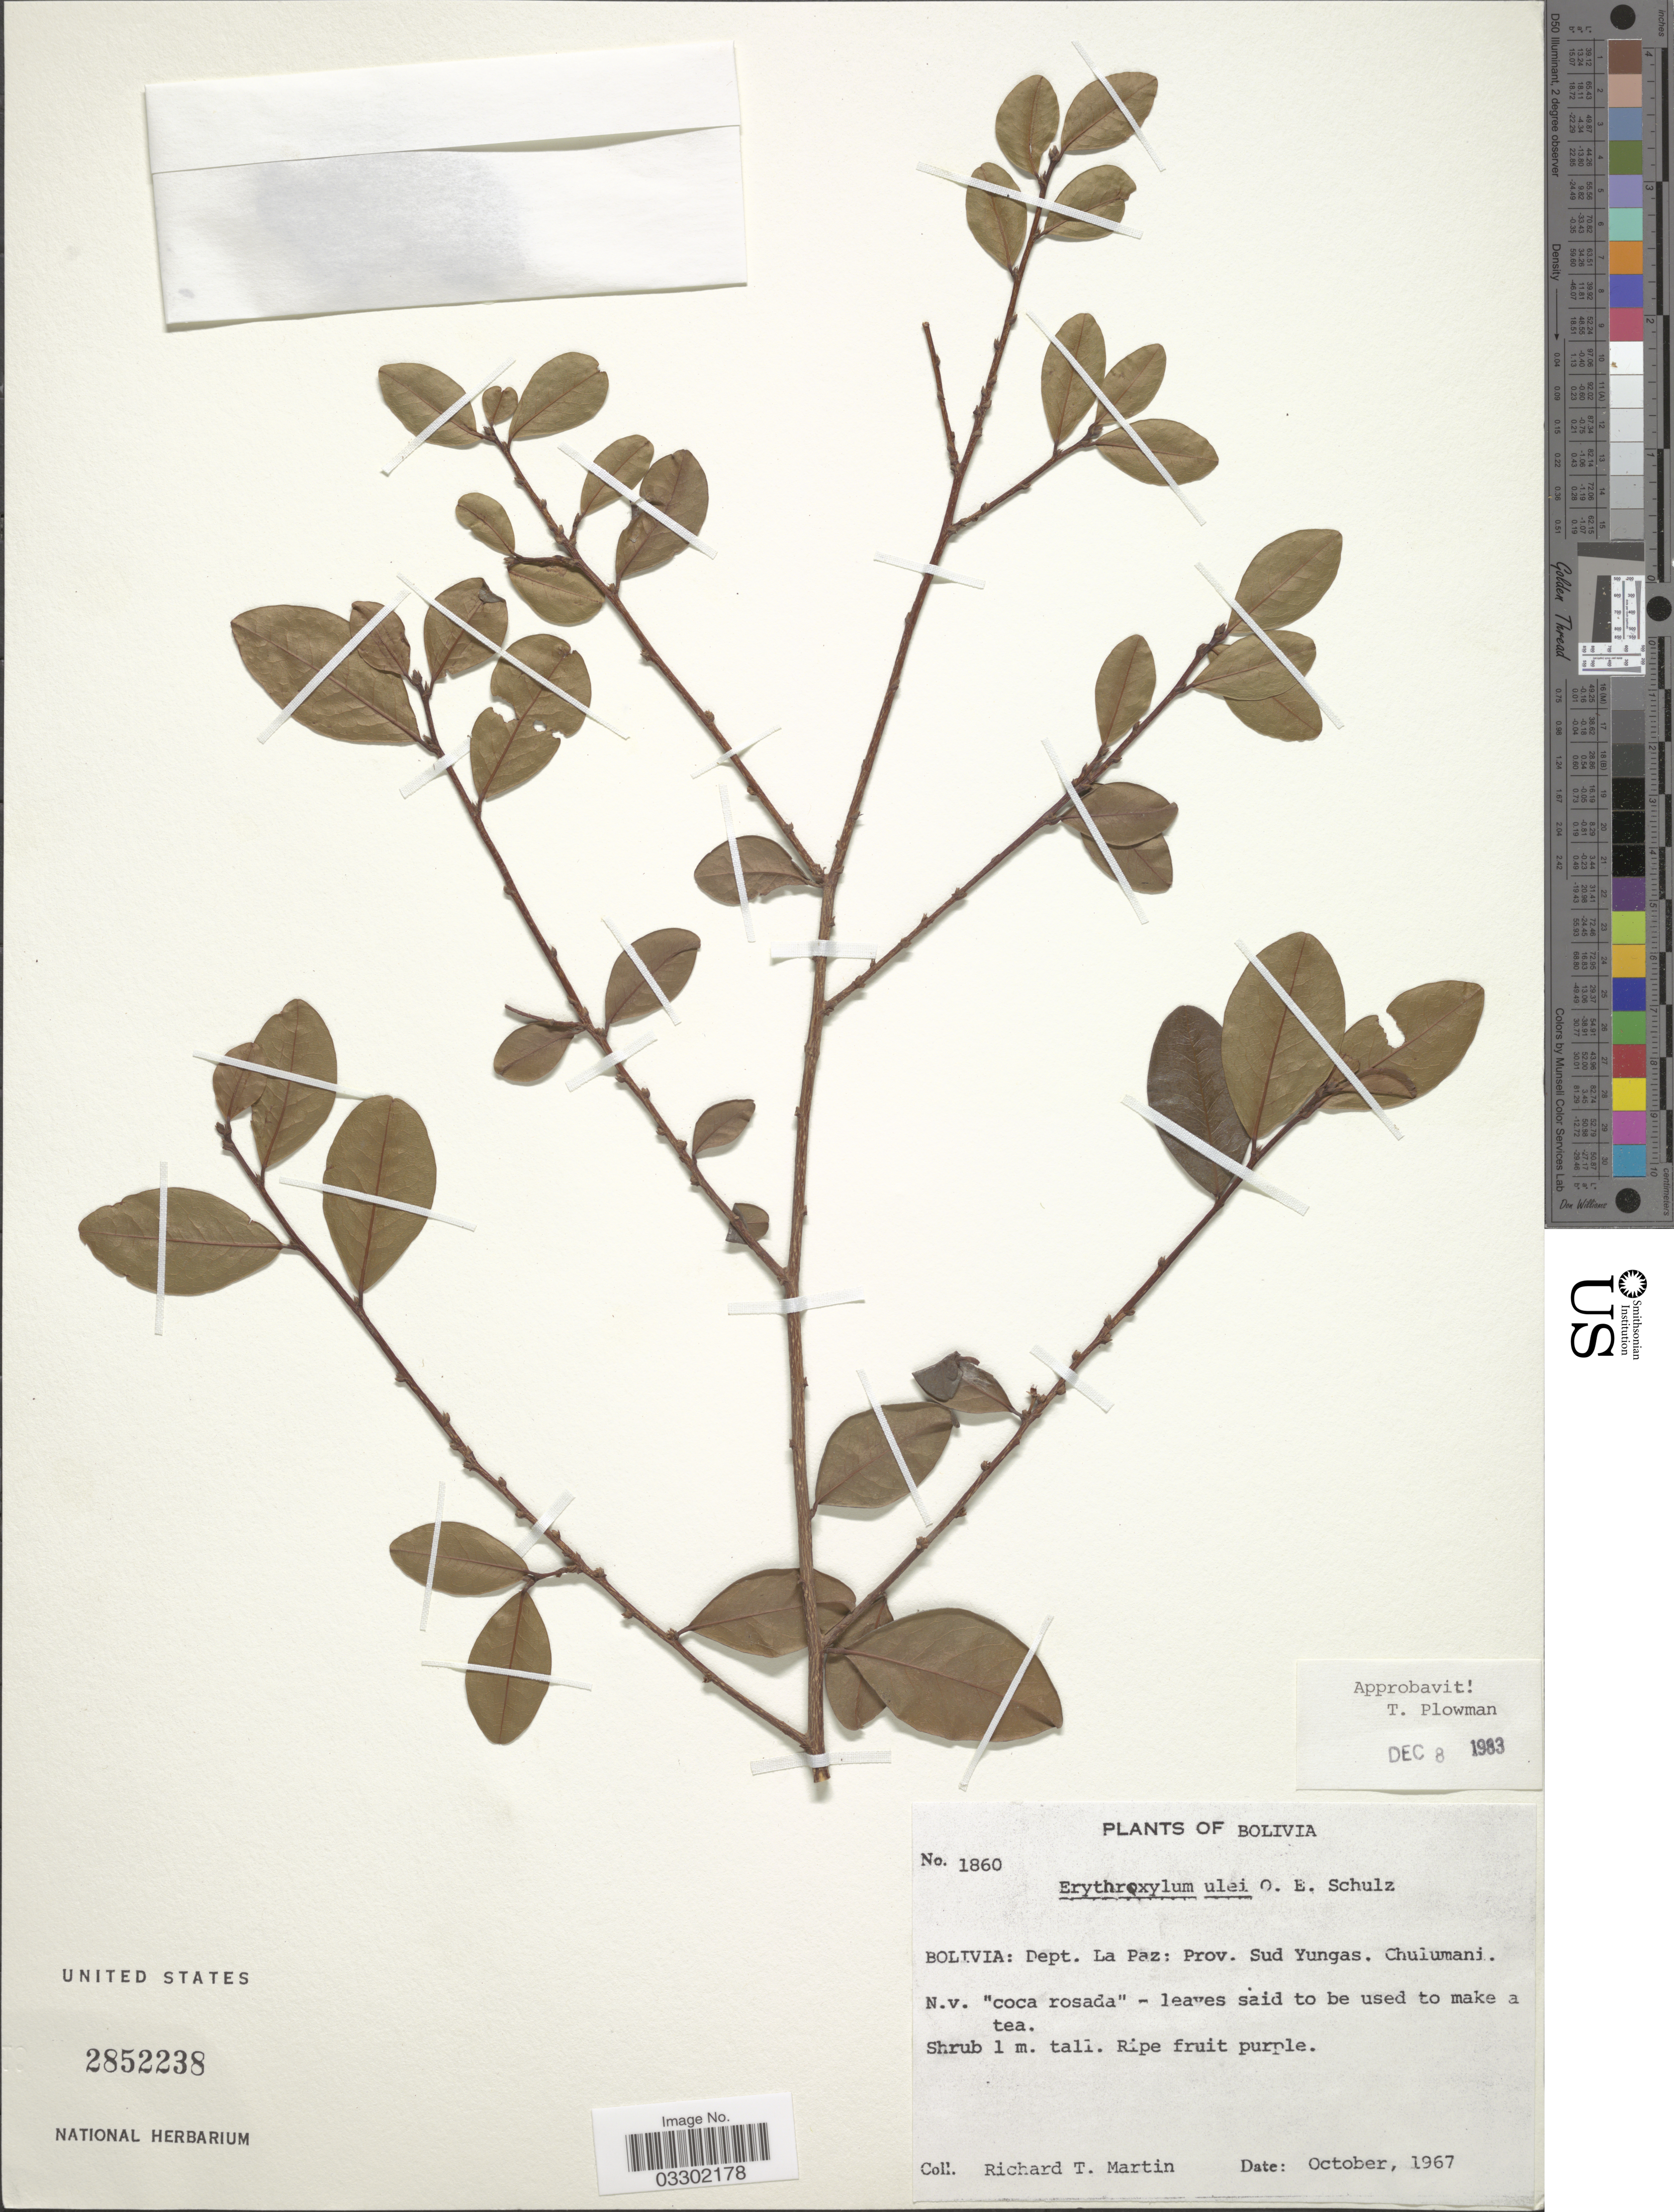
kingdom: Plantae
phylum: Tracheophyta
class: Magnoliopsida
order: Malpighiales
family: Erythroxylaceae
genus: Erythroxylum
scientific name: Erythroxylum ulei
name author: O.E. Schulz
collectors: R. T. Martin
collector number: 1860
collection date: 1967-10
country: Bolivia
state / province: La Paz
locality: Dept. La Paz: Prov. Sud Yungas. Chulumani.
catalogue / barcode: US 2852238